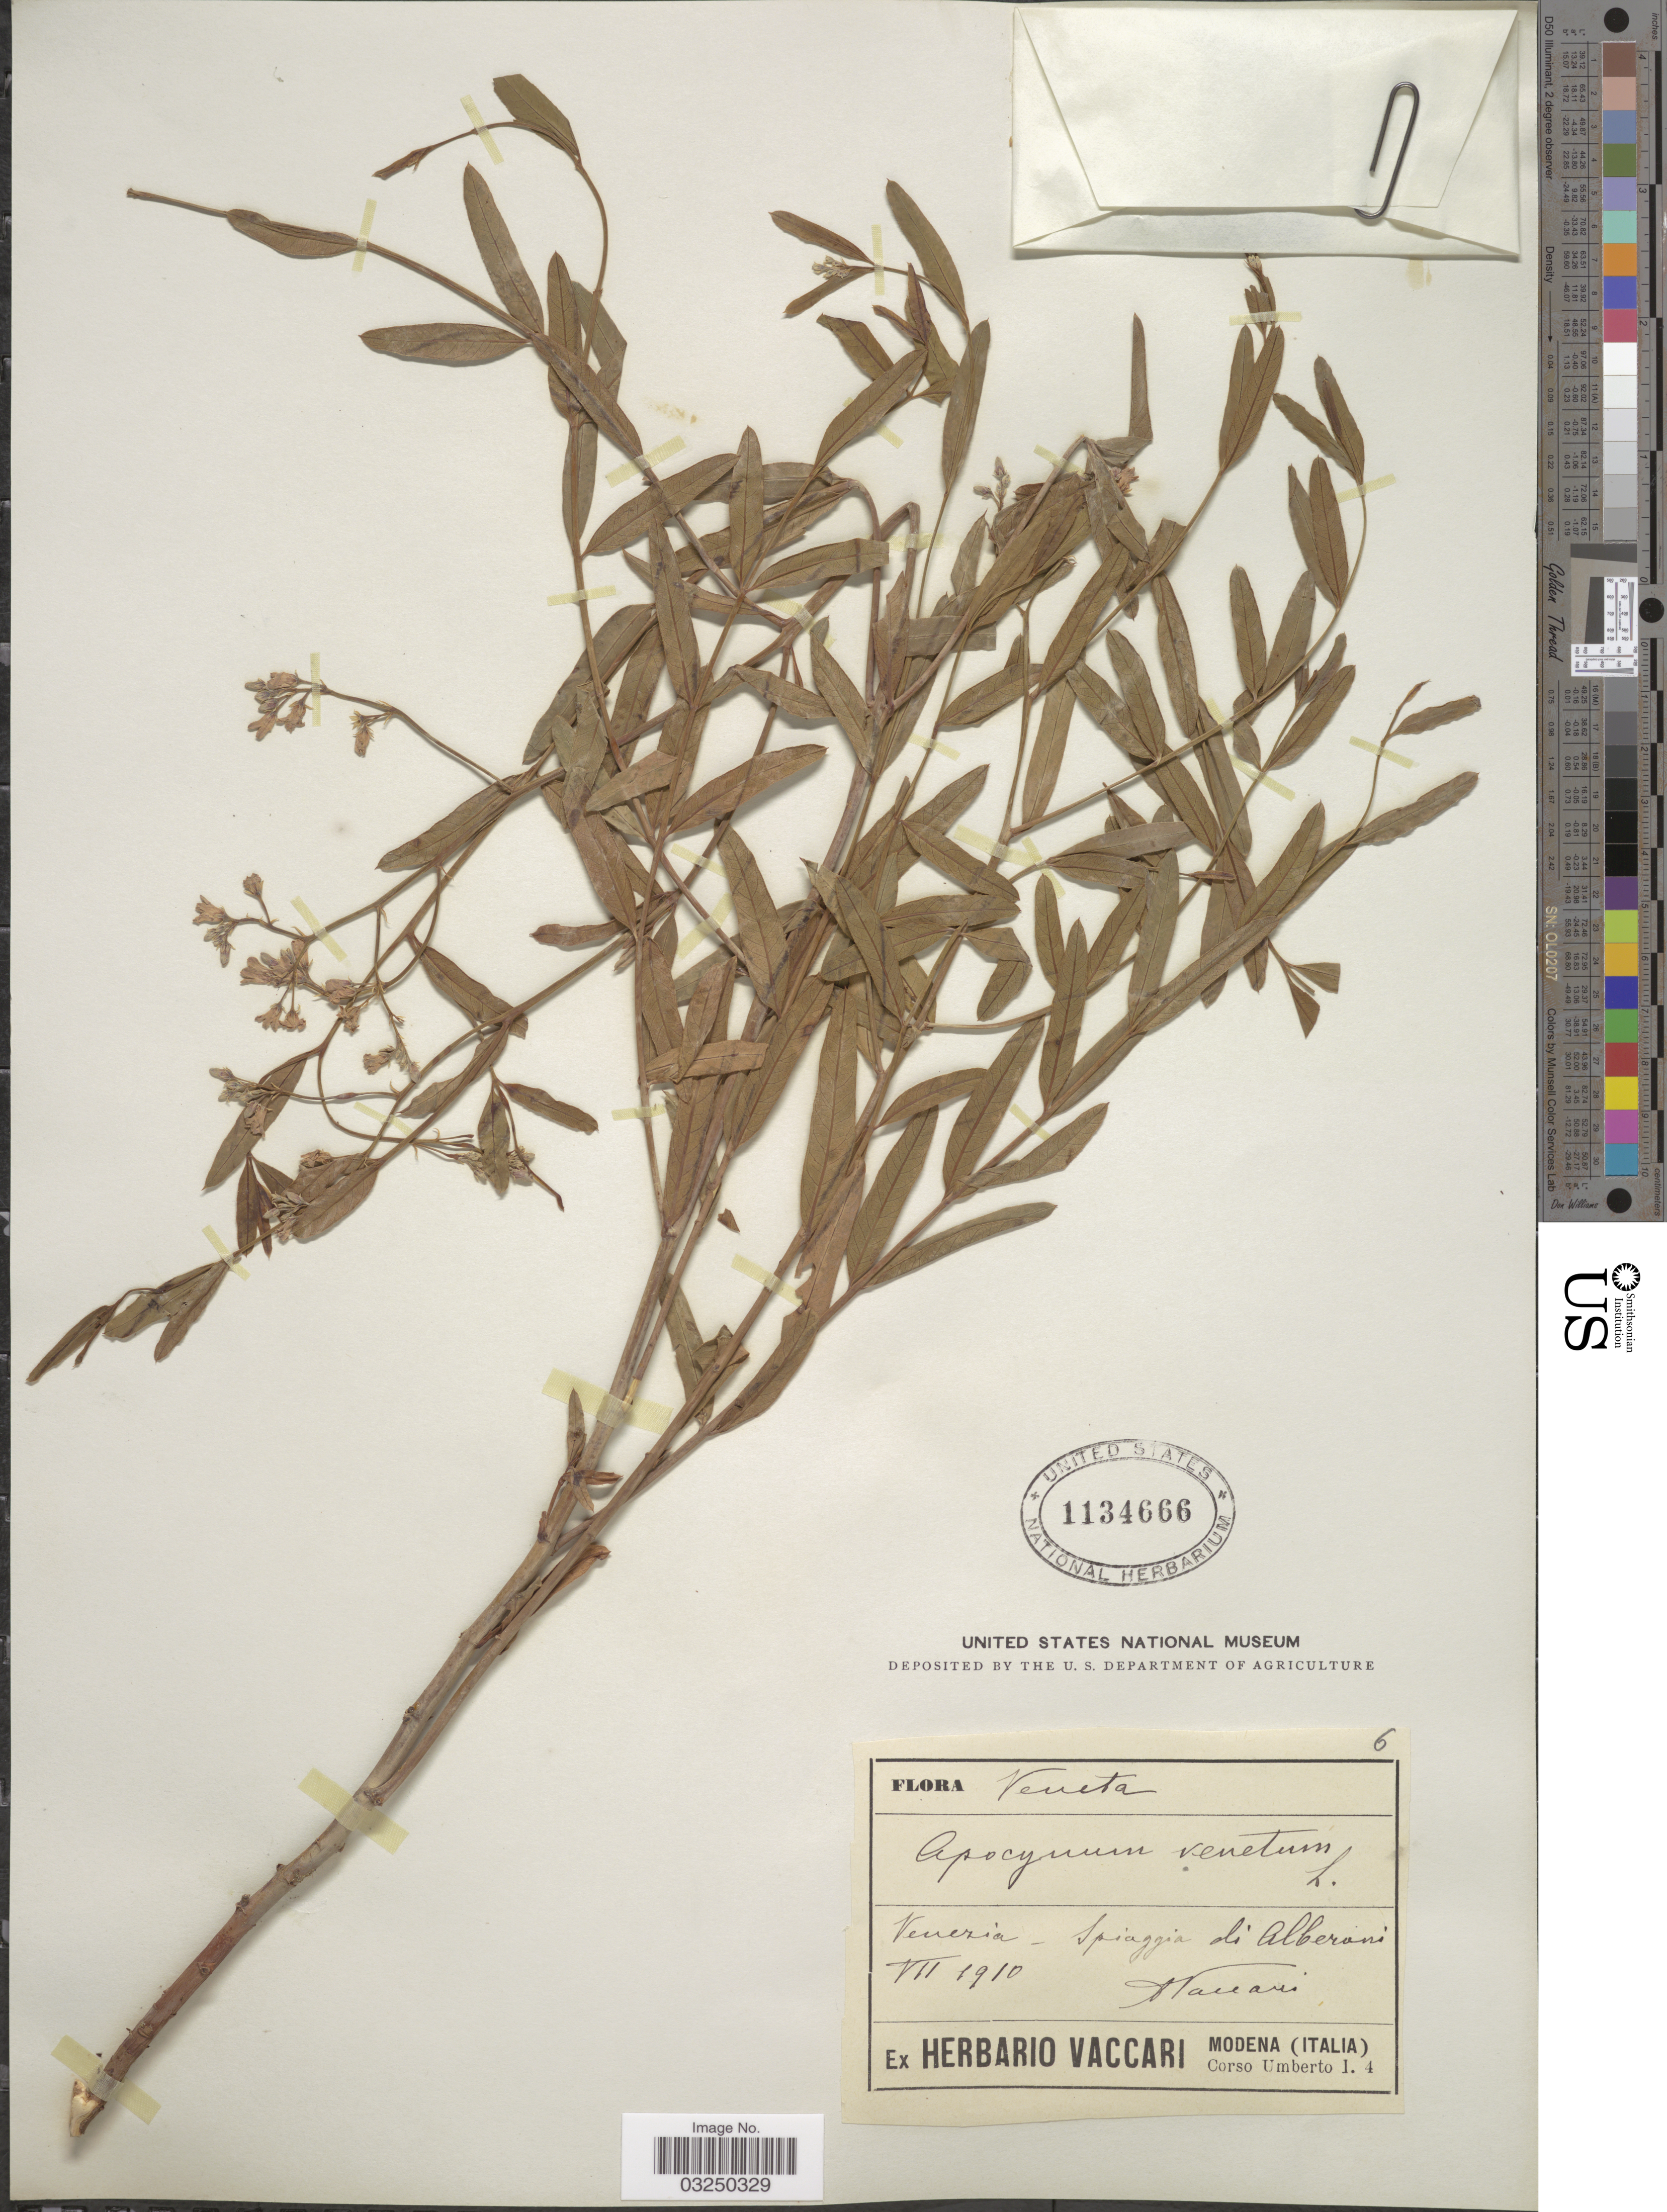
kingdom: Plantae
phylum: Tracheophyta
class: Magnoliopsida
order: Gentianales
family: Apocynaceae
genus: Apocynum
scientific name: Apocynum venetum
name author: L.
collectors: A. Vaccari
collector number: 6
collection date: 1910-07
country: Italy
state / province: Veneto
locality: Veneta, Venezia - Spiaggia di Alberani.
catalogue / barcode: US 1134666